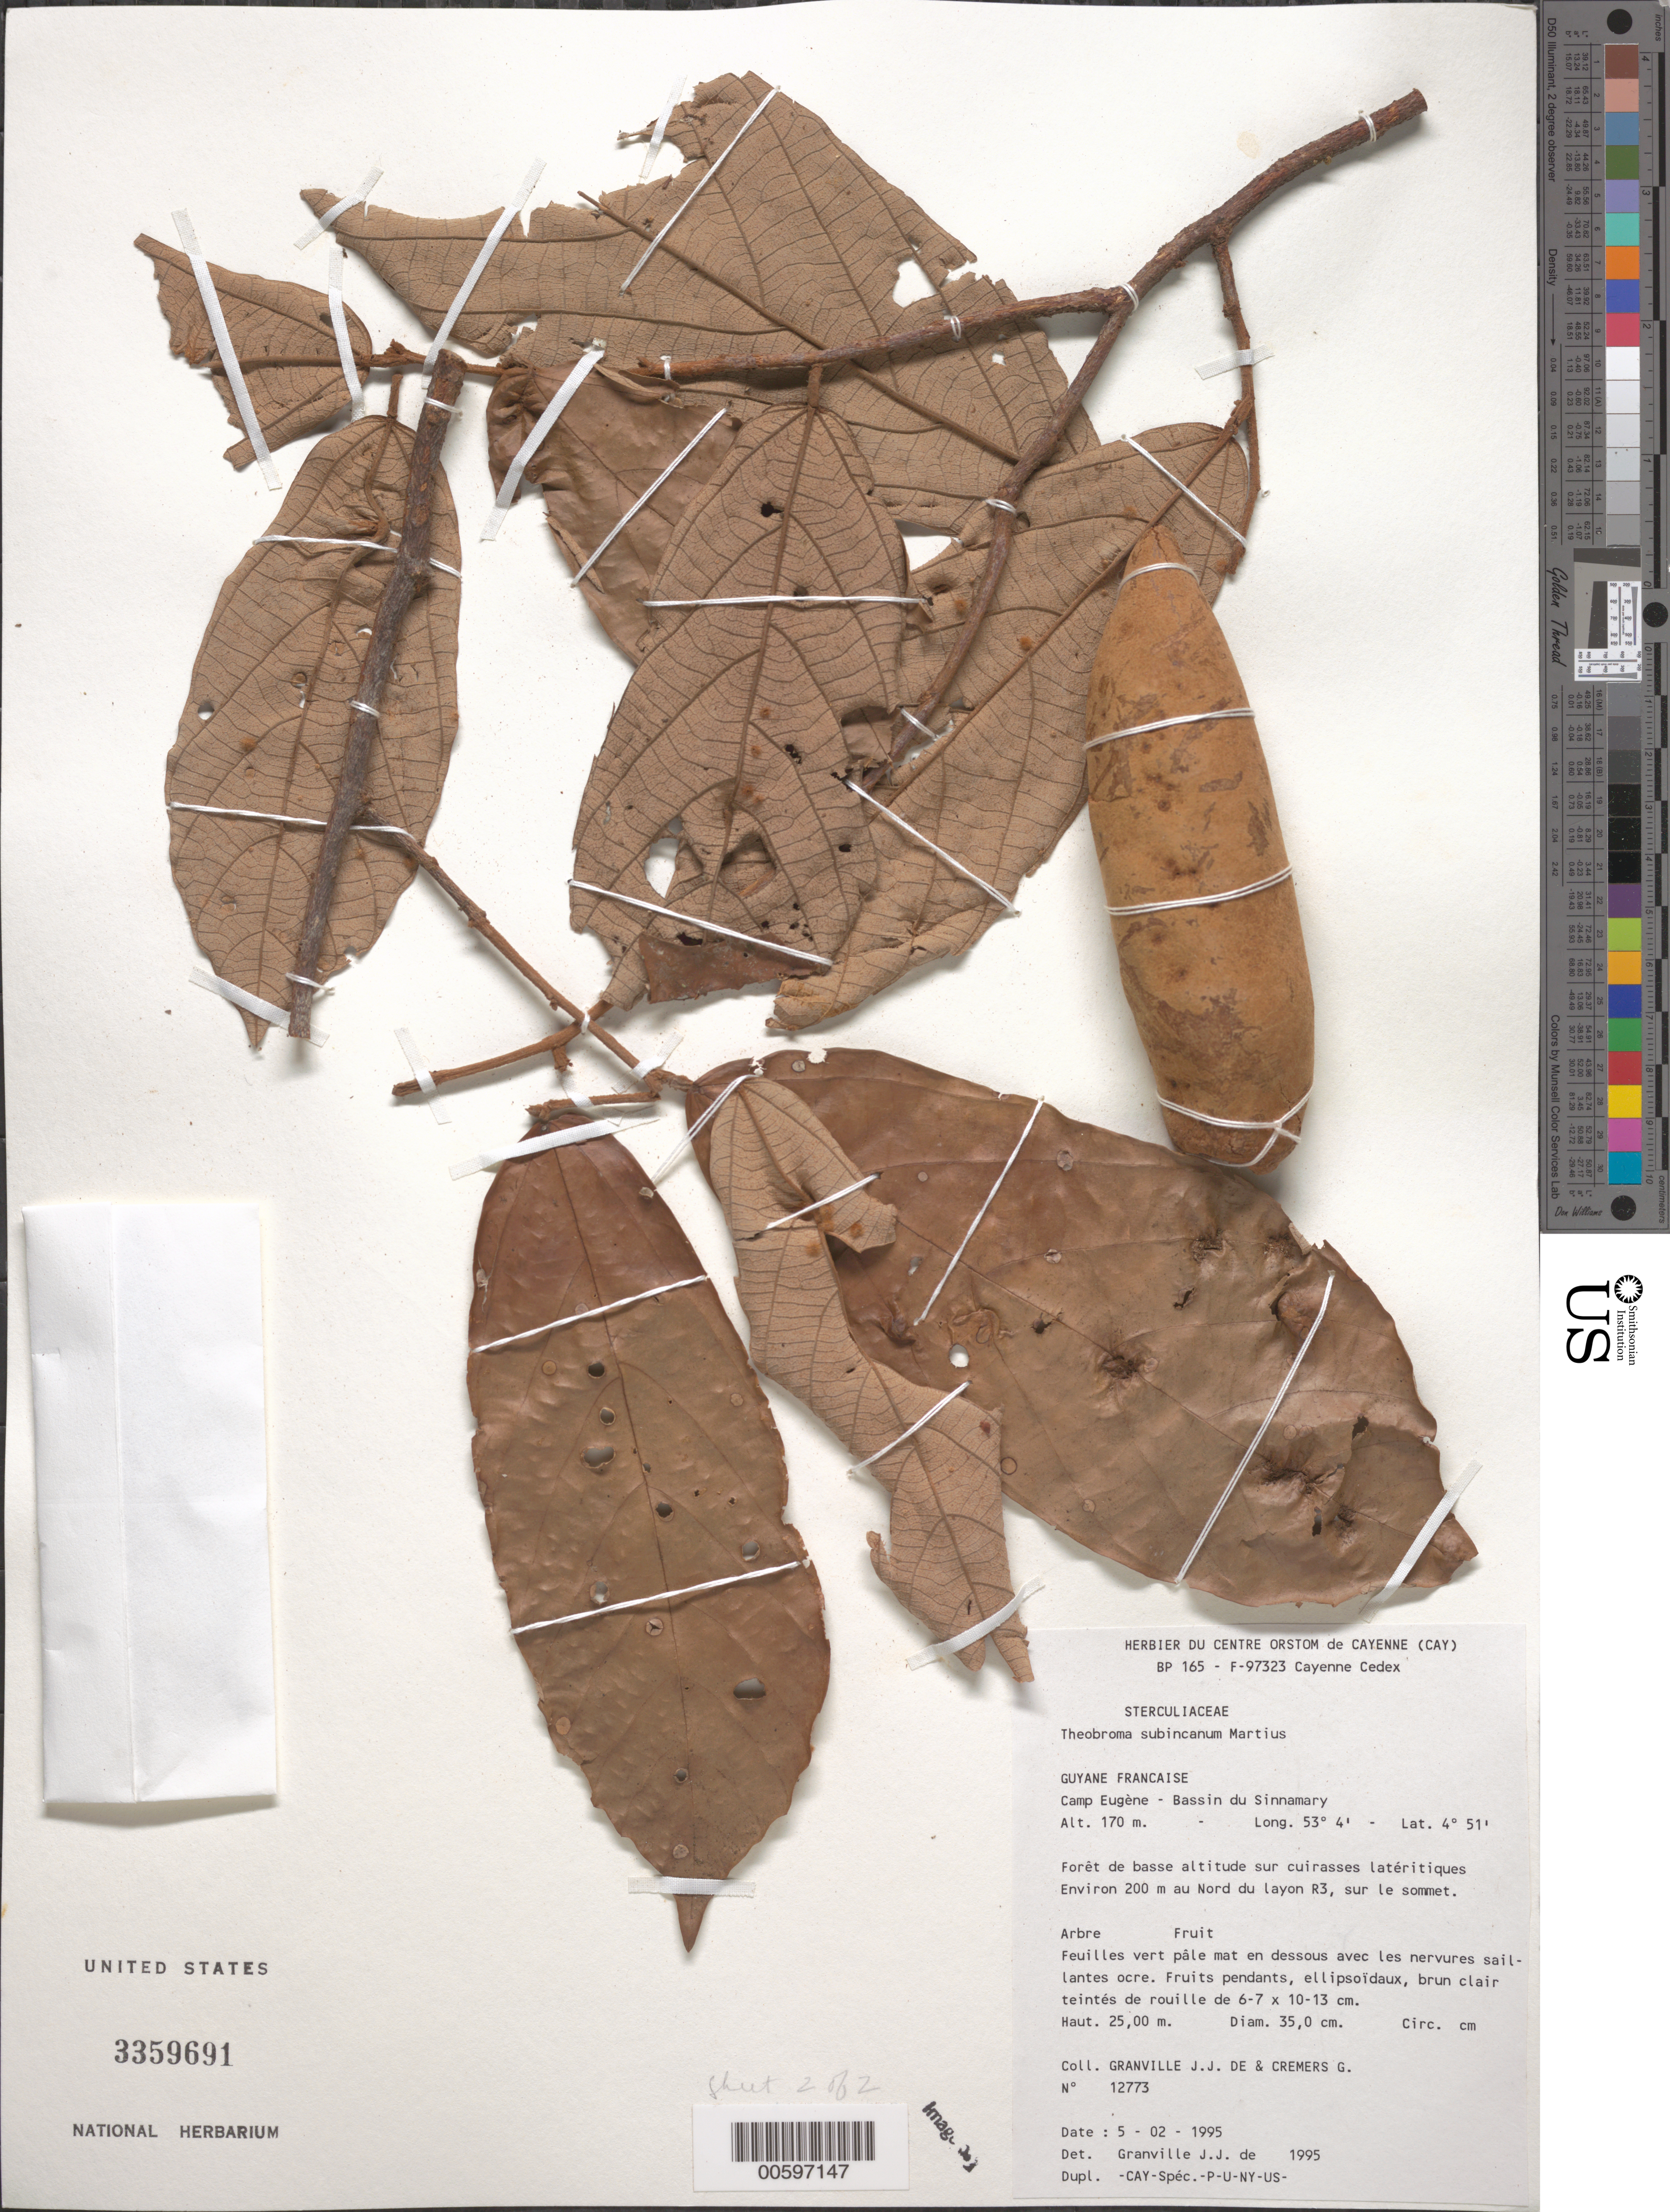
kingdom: Plantae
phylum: Tracheophyta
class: Magnoliopsida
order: Malvales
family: Malvaceae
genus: Theobroma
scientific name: Theobroma subincanum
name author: Mart.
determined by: Granville, J. J. de, (CAY), Institut de Recherche pour le Developpement (IRD) (FRENCH GUIANA)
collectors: J.-J. de Granville & G. Cremers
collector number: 12773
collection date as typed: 05 Feb 1995 or 02 May 1995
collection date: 1995-02-05 or 1995-05-02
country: French Guiana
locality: Camp Eugène - Bassin du Sinnamary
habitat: Forêt de basse altitude sur cuirasses latéritiques. Environ 200 m au Nord du layon R3, sur le sommet.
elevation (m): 170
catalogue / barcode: US 3359691